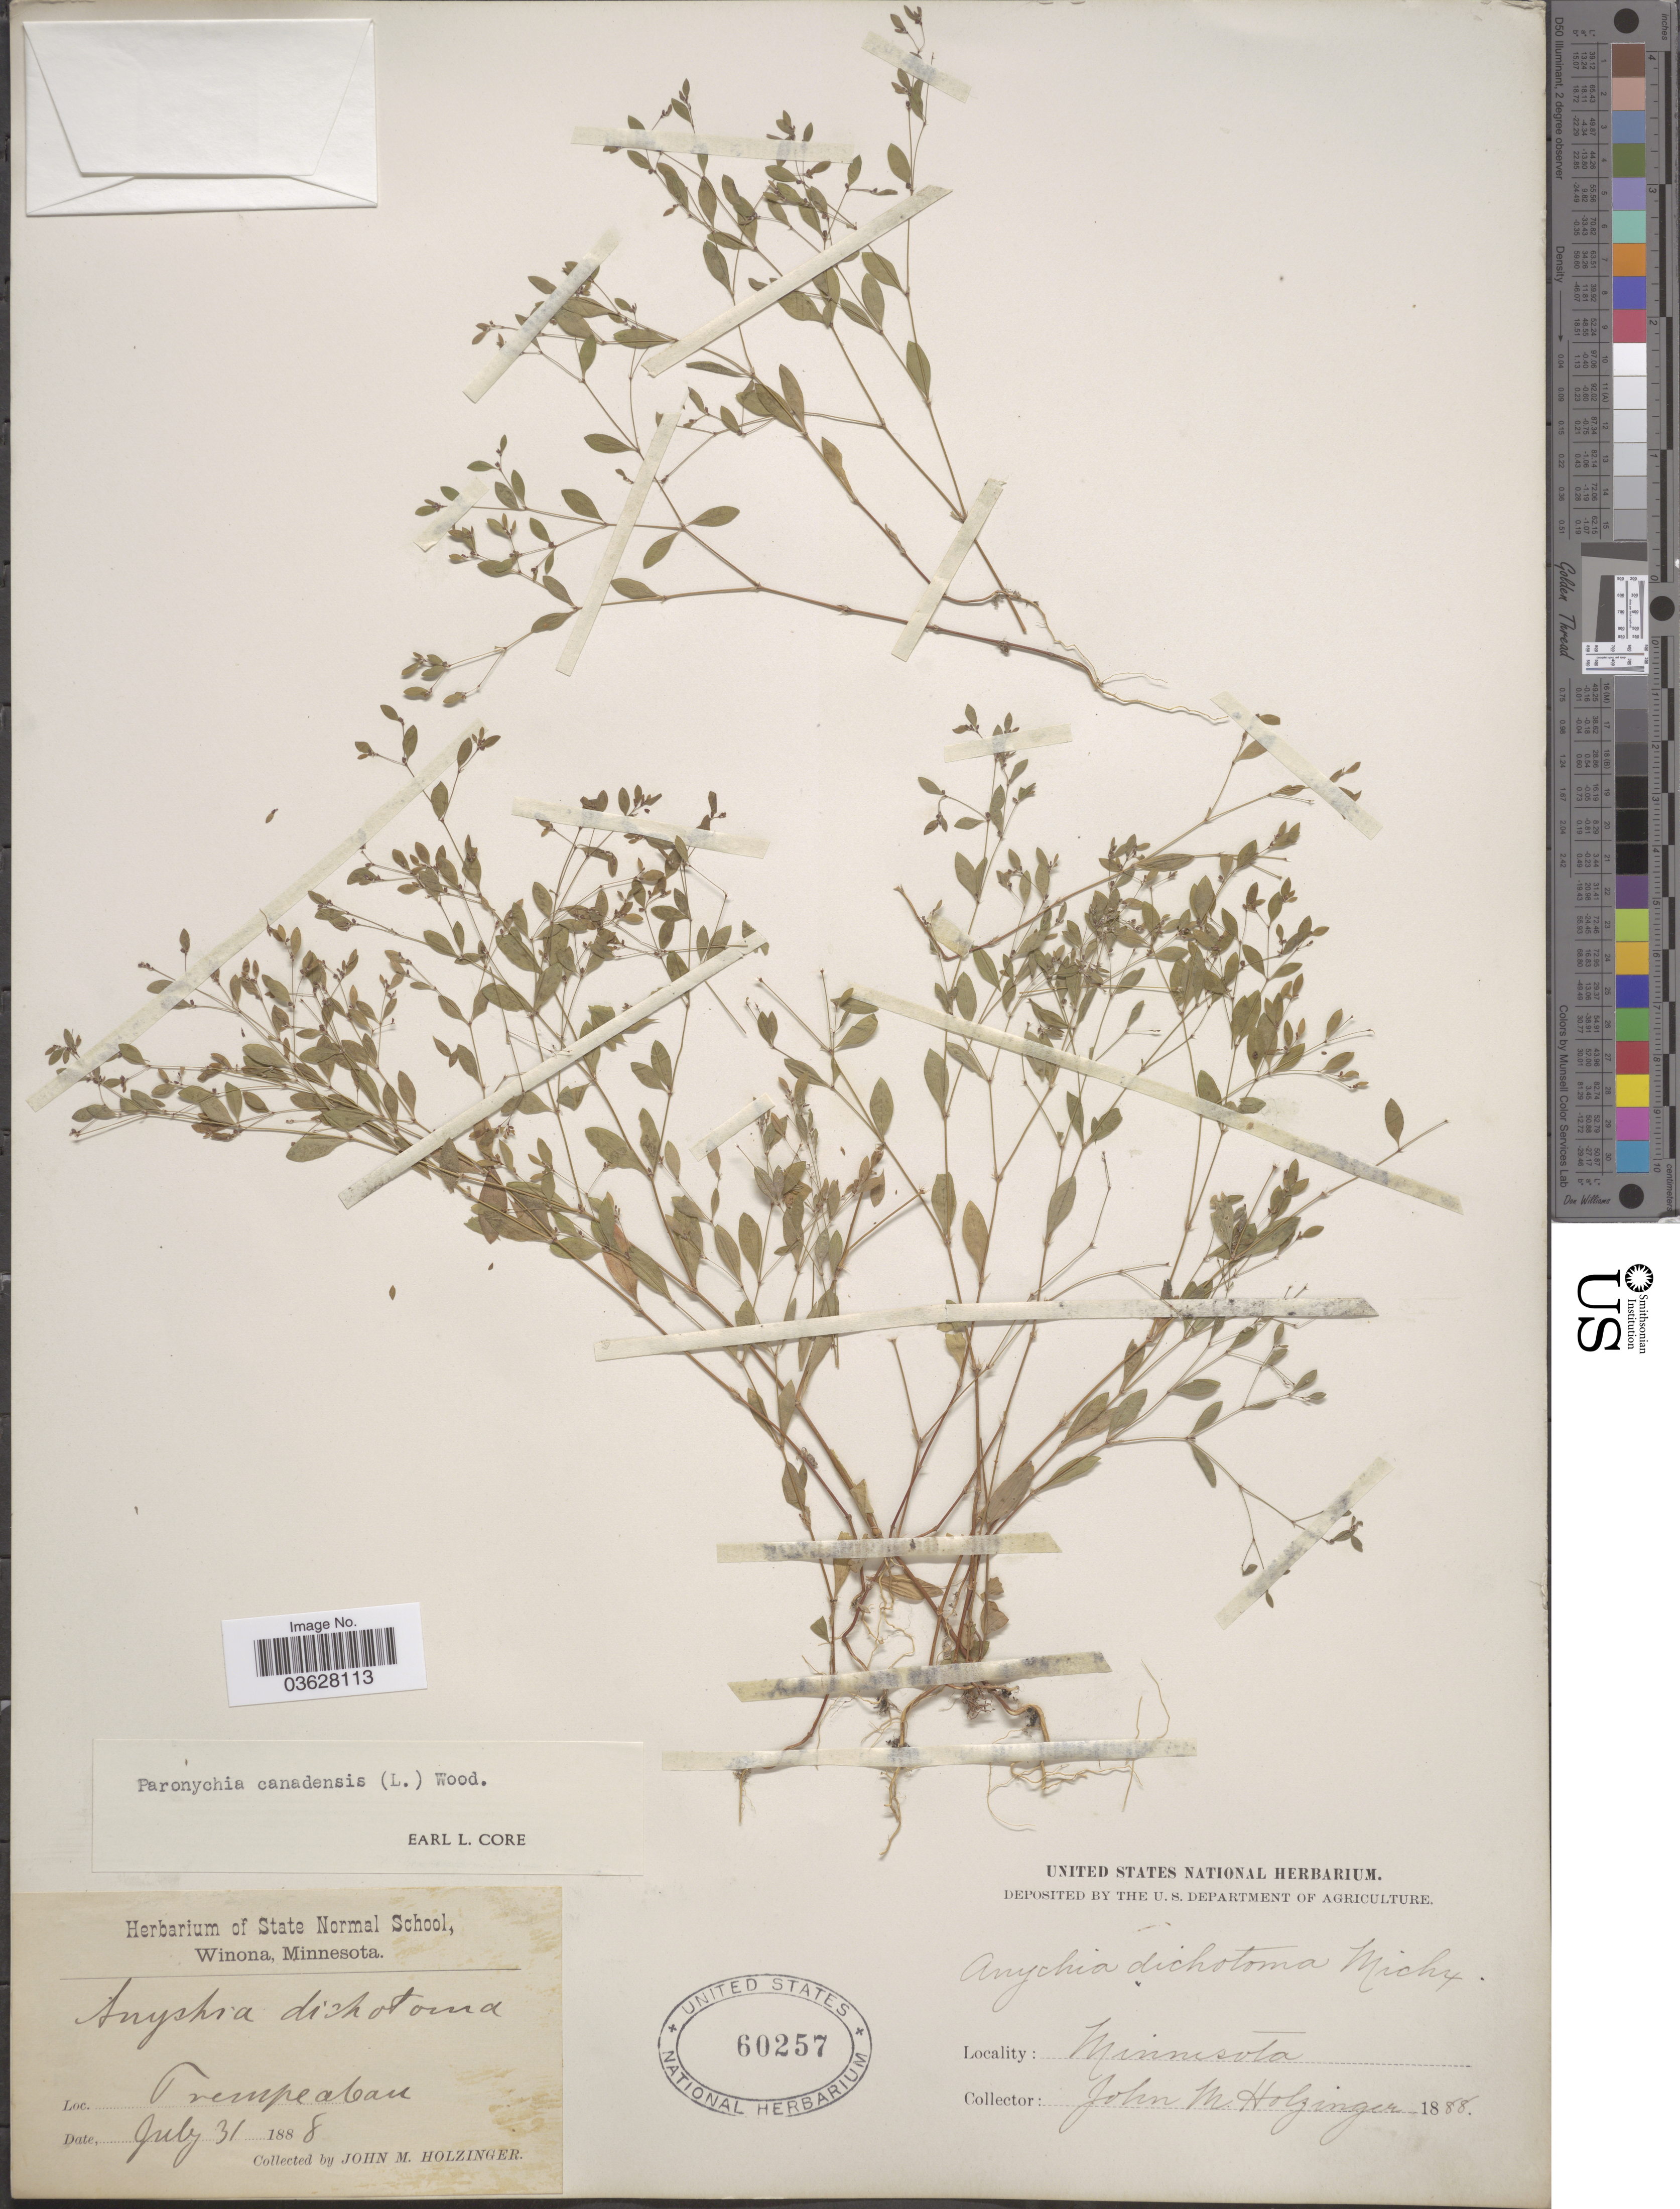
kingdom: Plantae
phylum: Tracheophyta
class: Magnoliopsida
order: Caryophyllales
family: Caryophyllaceae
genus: Paronychia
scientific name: Paronychia canadensis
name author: (L.) Alph. Wood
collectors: J. M. Holzinger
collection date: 1888-07-31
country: United States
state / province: Minnesota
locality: Trempealeau.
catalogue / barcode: US 60257